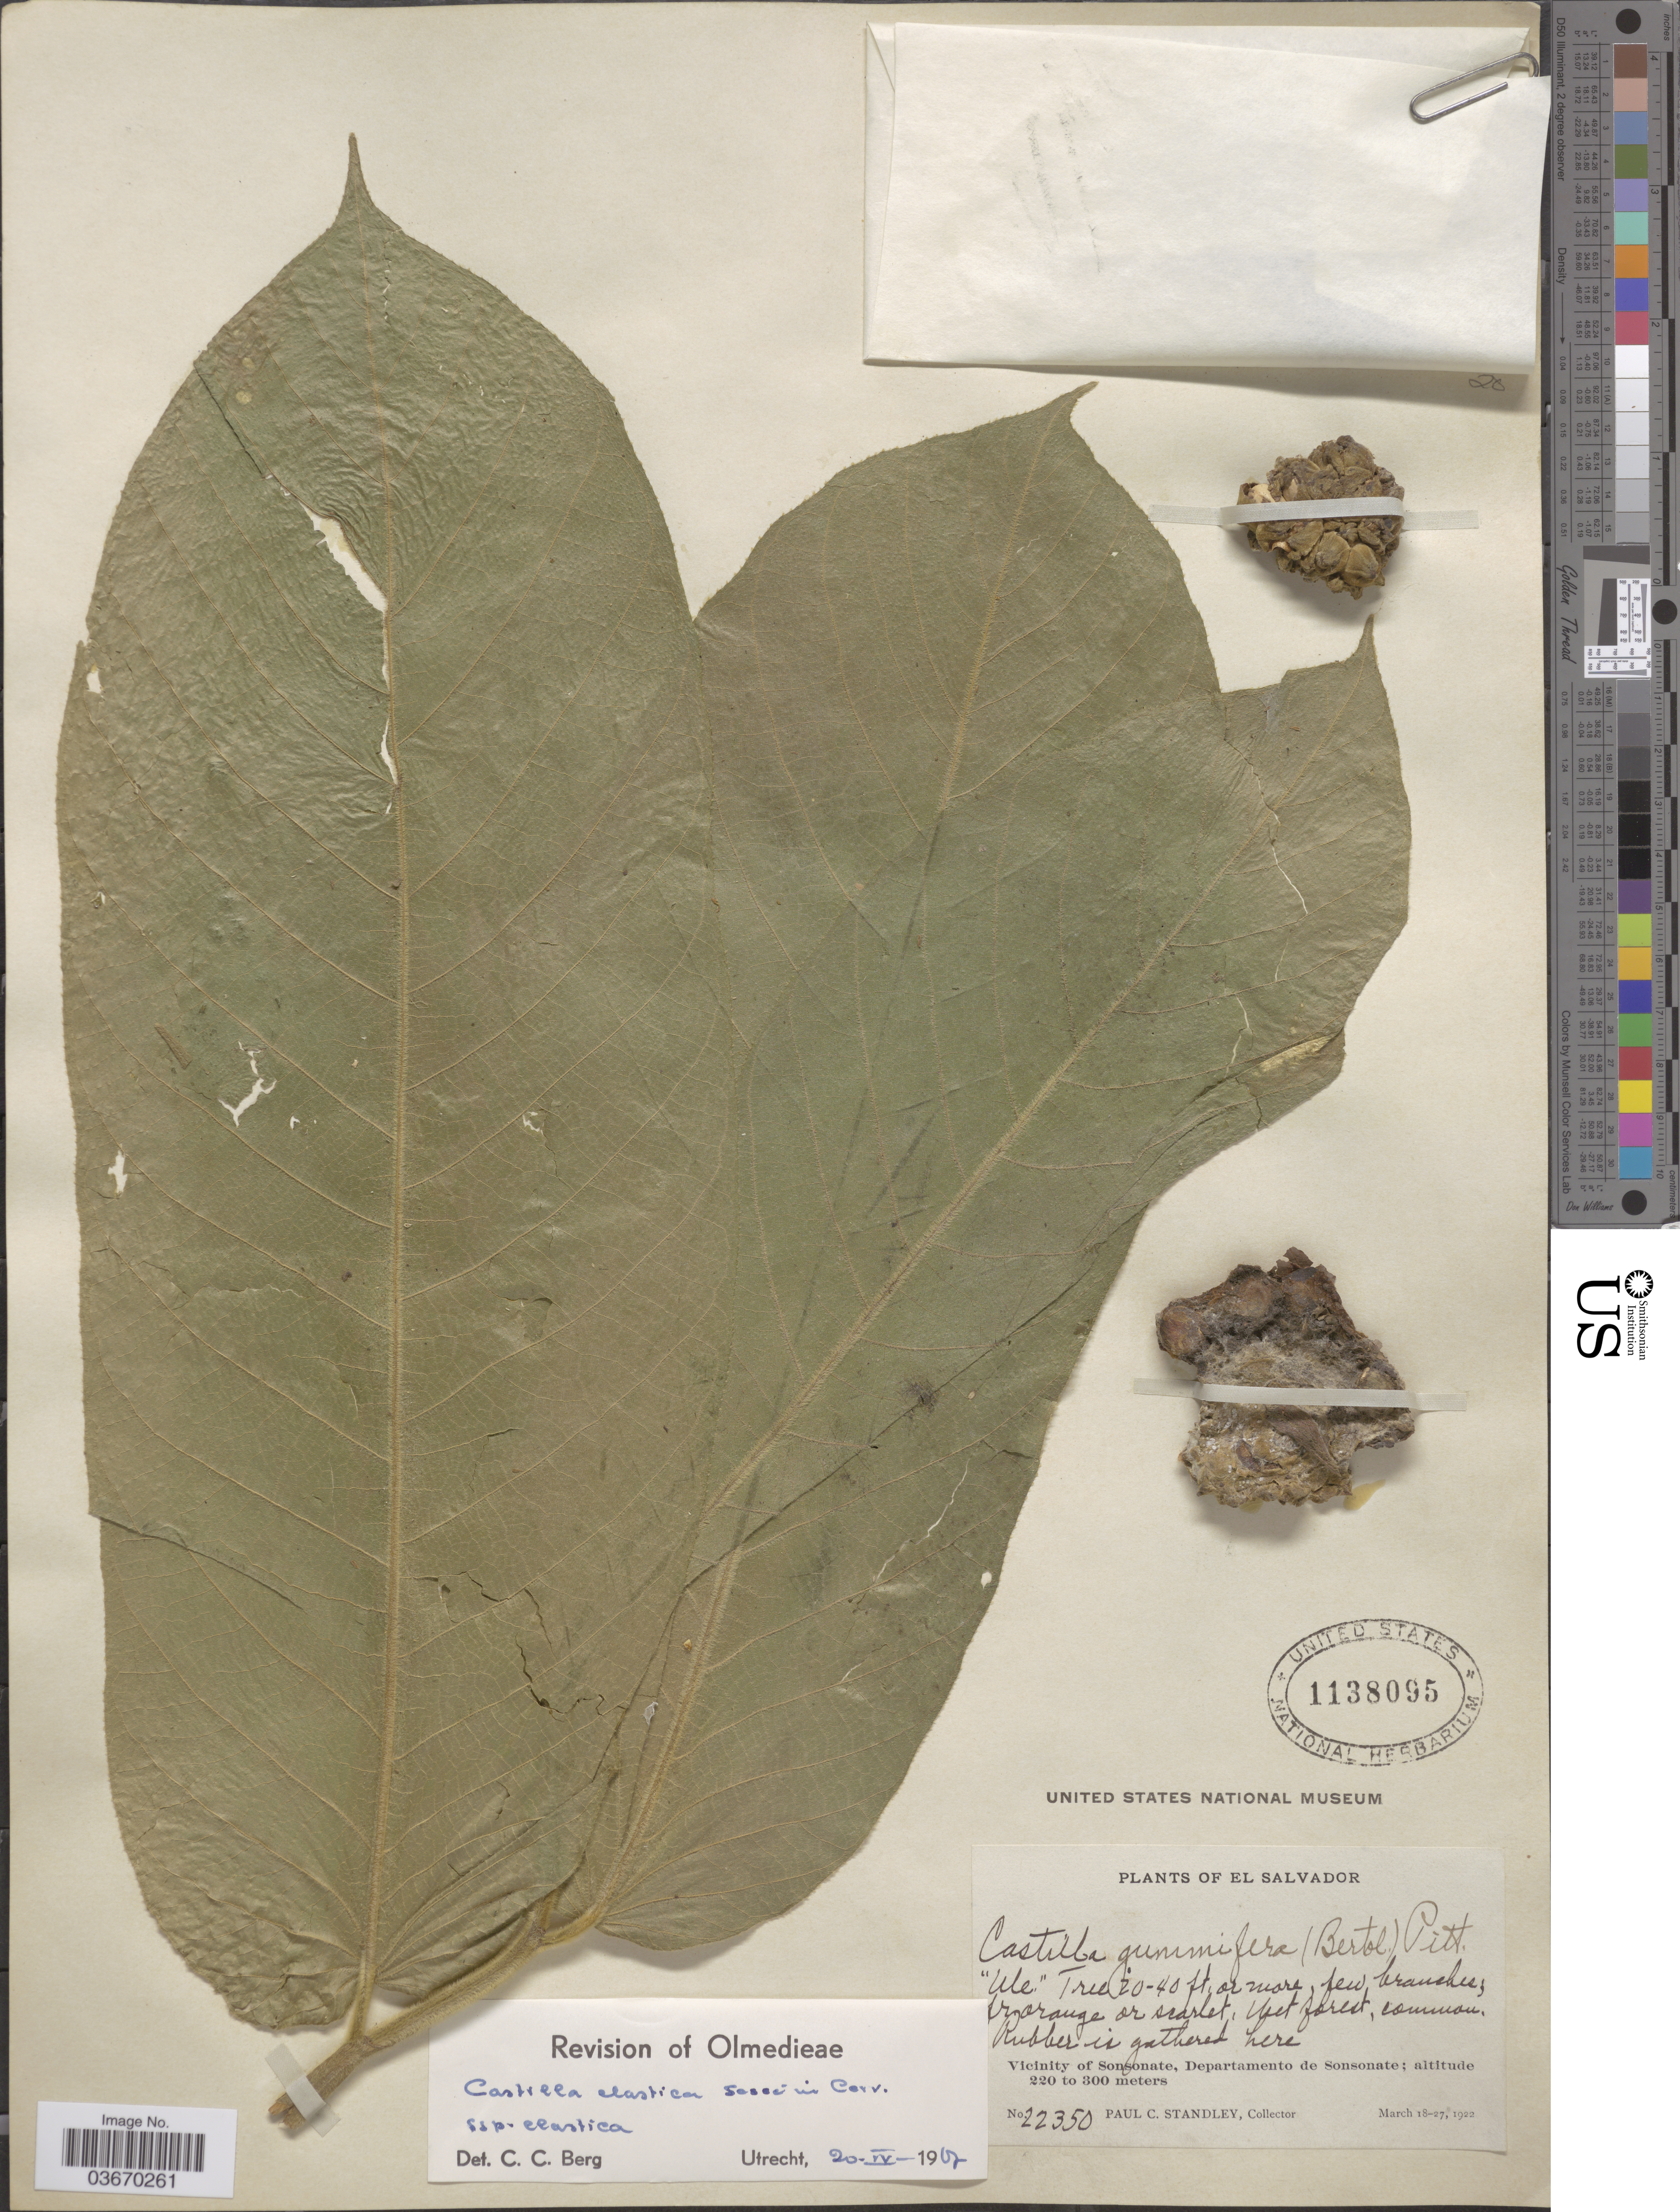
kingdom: Plantae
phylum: Tracheophyta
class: Magnoliopsida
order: Rosales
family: Moraceae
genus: Castilla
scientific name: Castilla elastica subsp. elastica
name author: Sessé ex Cerv.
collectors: P. C. Standley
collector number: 22350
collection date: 1922-03-18/1922-03-27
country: El Salvador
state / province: Sonsonate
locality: Vicinity of Sonsonate, Departamento de Sonsonate.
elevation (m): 220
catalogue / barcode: US 1138095